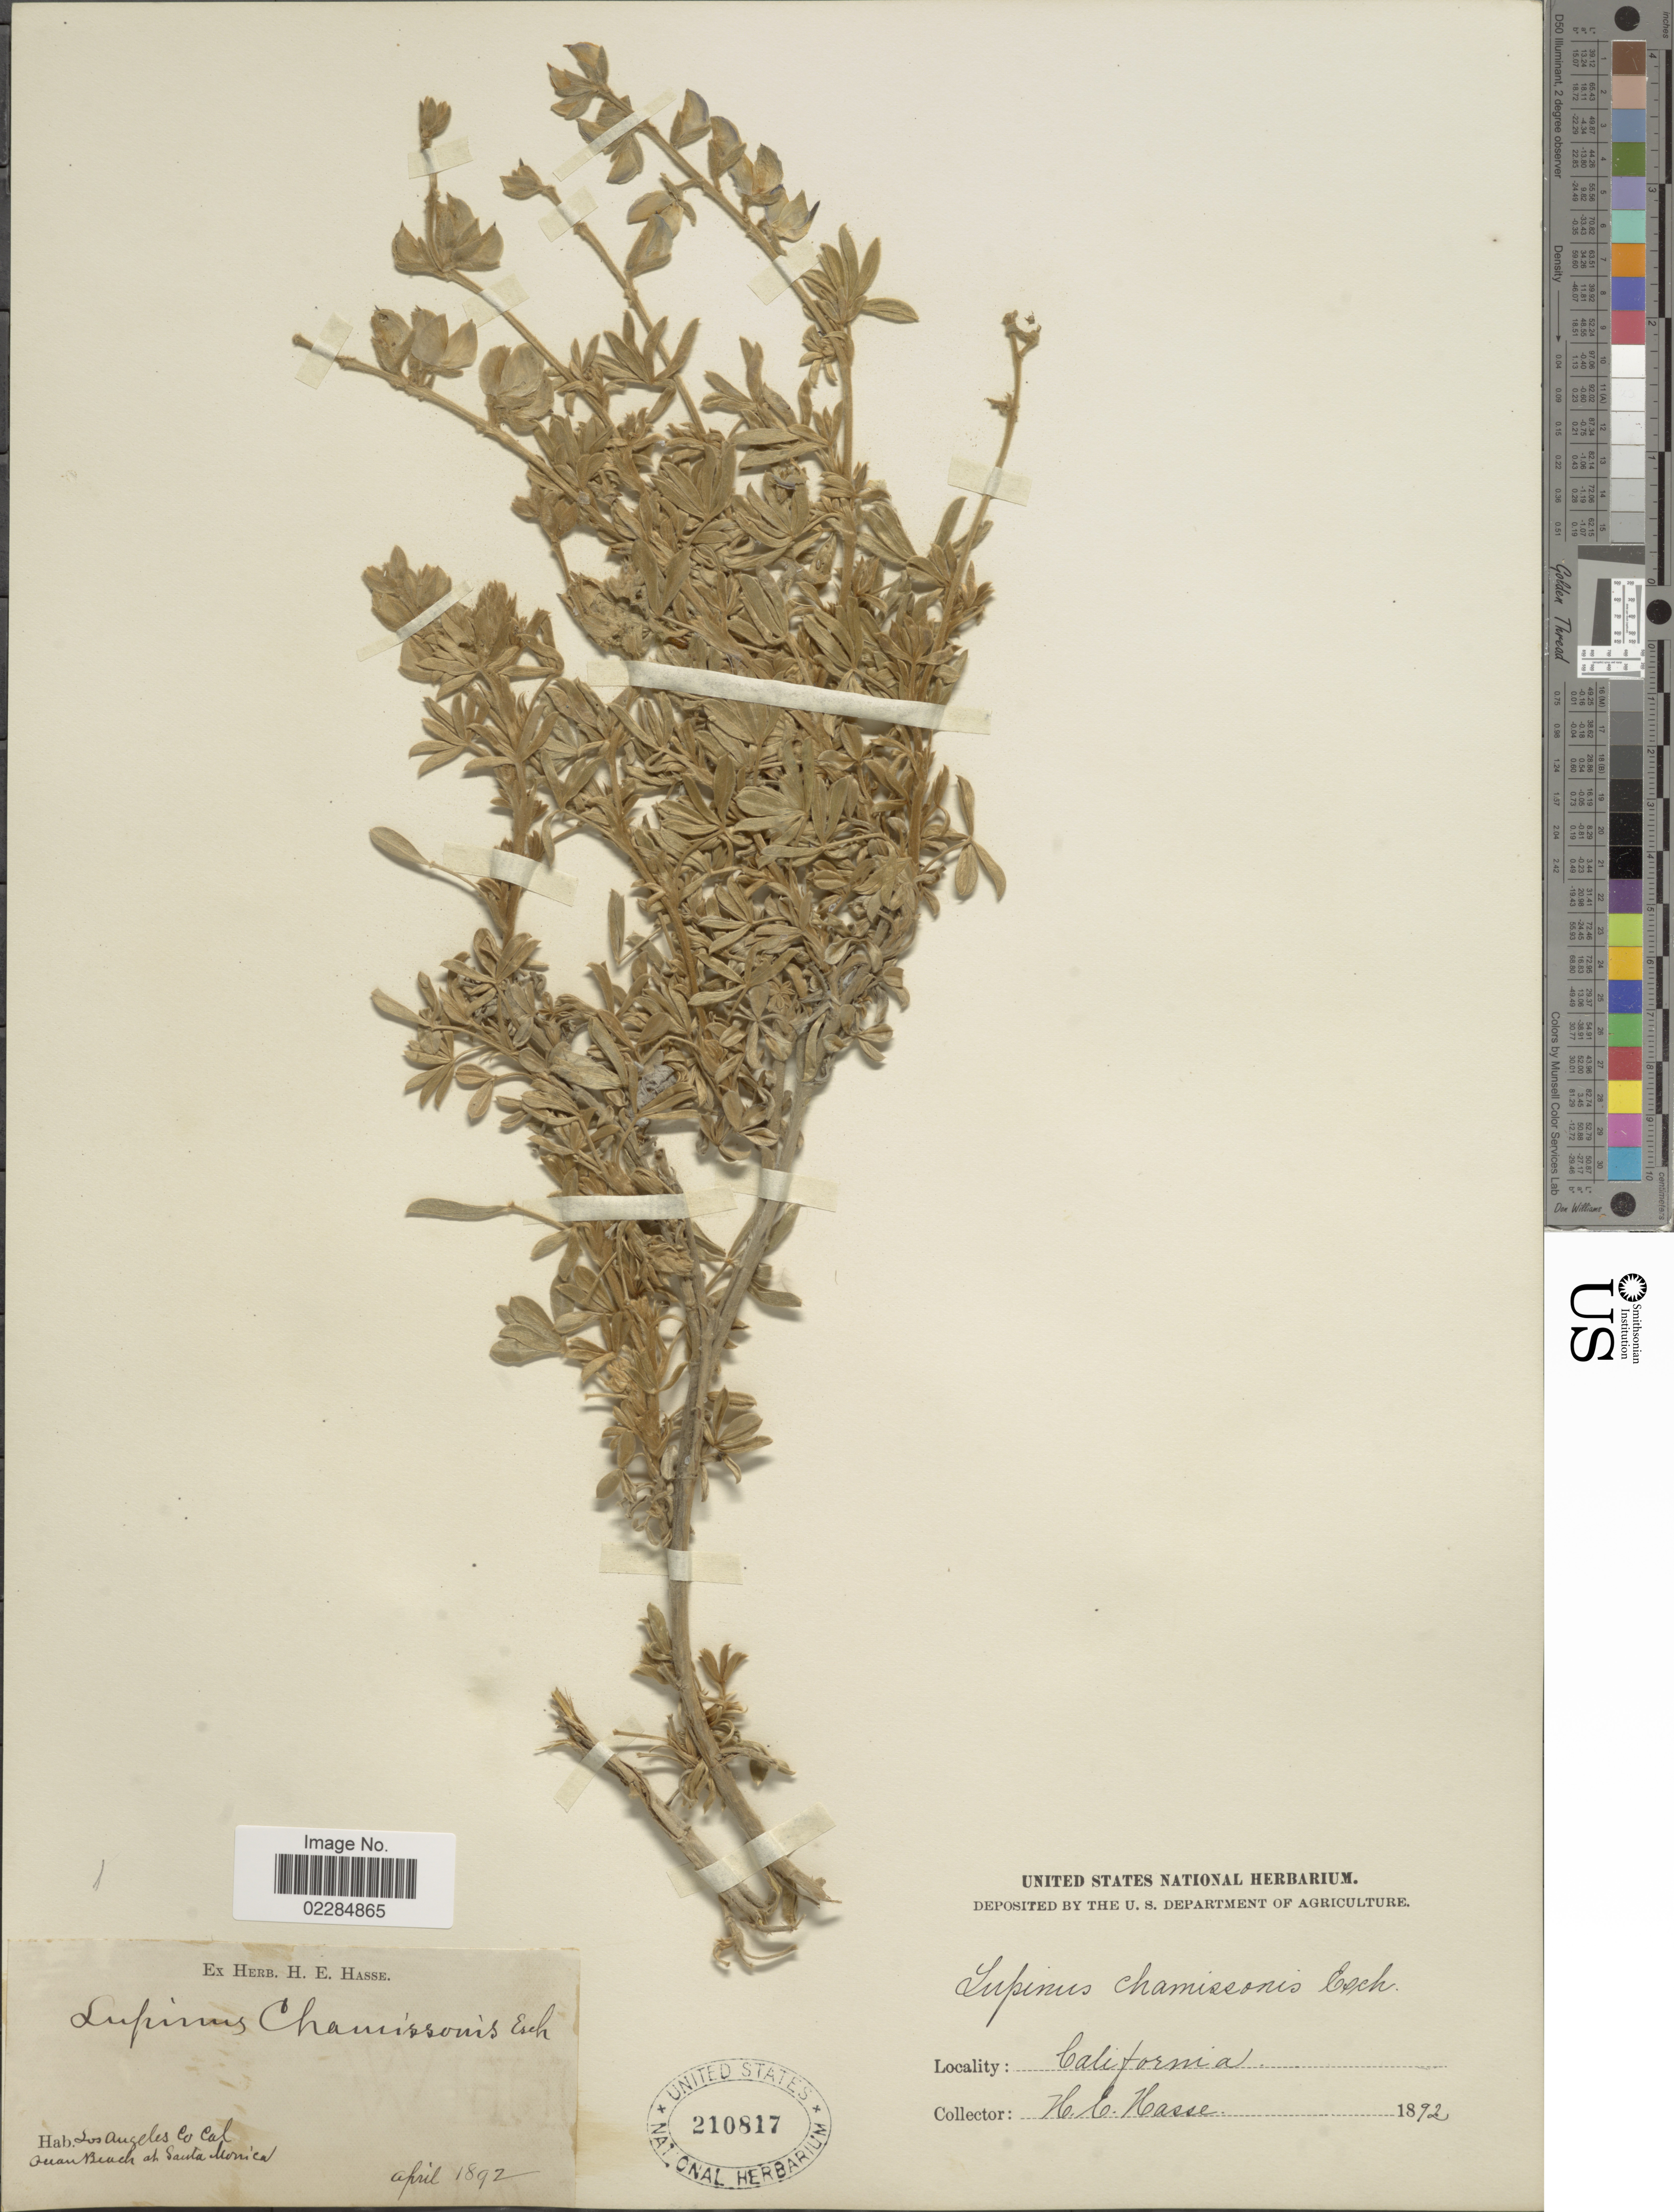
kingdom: Plantae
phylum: Tracheophyta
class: Magnoliopsida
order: Fabales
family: Fabaceae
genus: Lupinus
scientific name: Lupinus chamissonis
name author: Eschsch.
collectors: H. E. Hasse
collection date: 1892-04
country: United States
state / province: California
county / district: Los Angeles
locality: Los Angeles Co. Ocean Beach at Santa Monica.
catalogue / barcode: US 210817